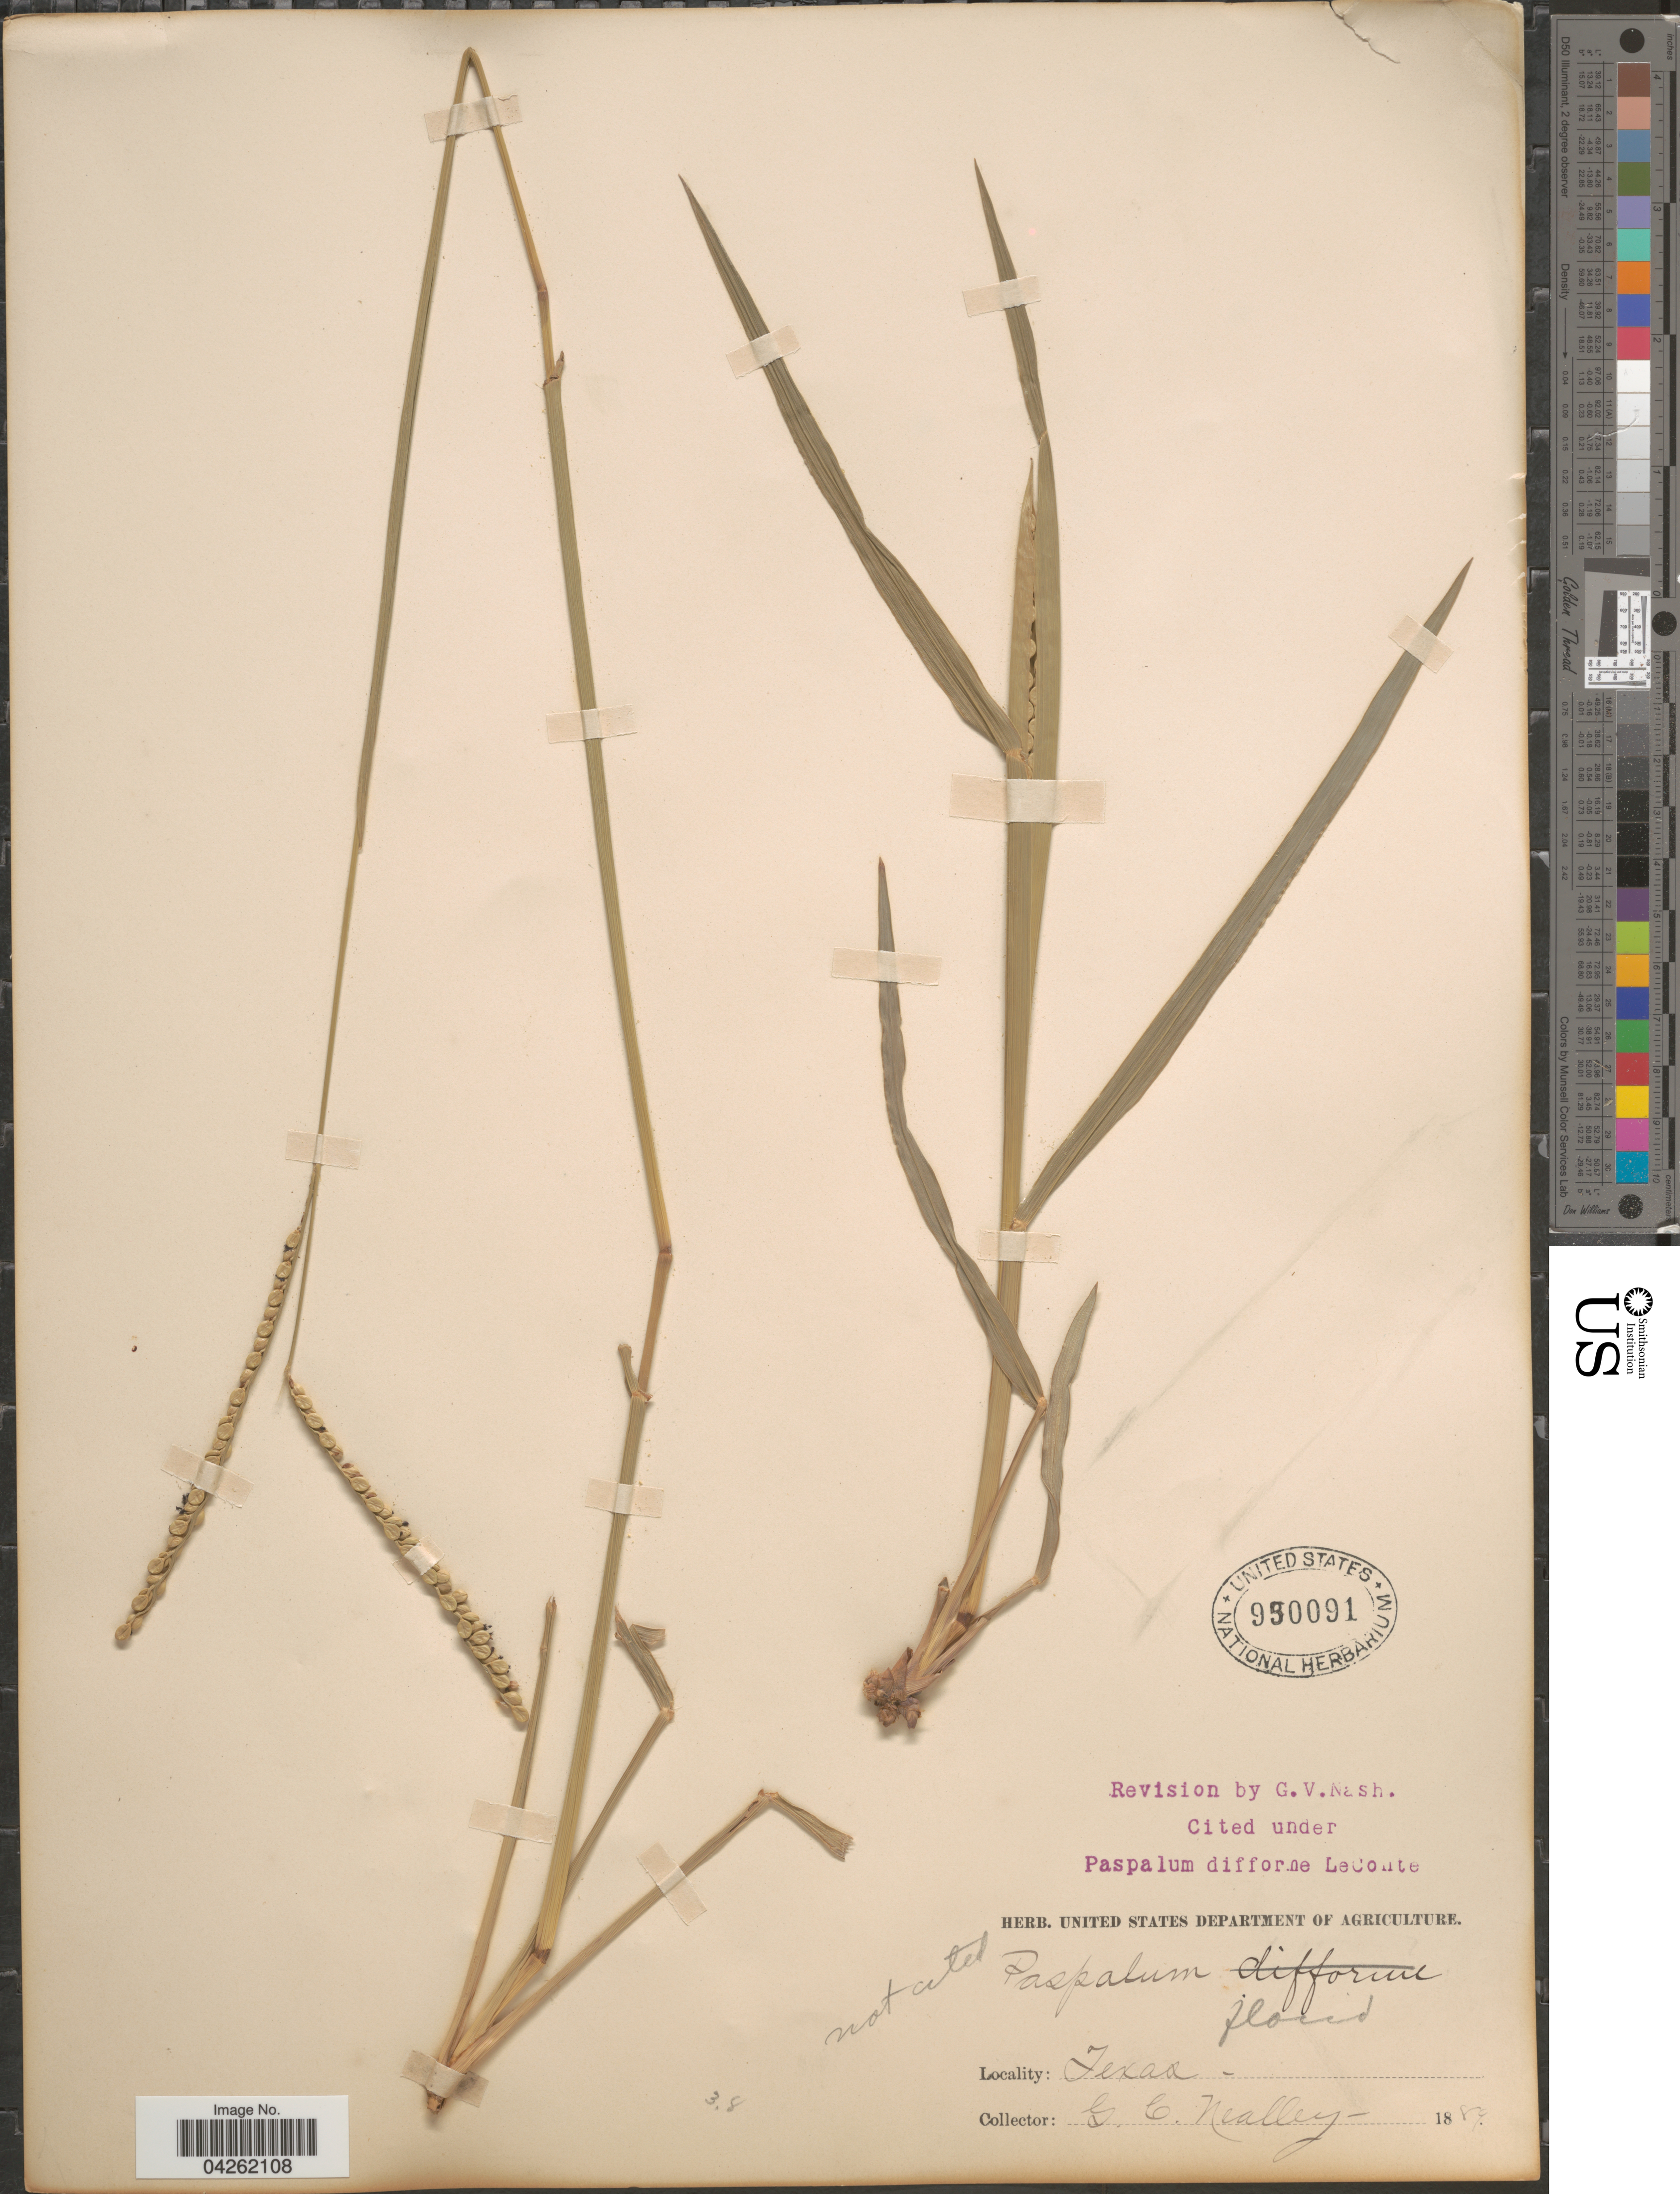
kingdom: Plantae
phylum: Tracheophyta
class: Liliopsida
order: Poales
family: Poaceae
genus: Paspalum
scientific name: Paspalum floridanum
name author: Michx.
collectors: G. C. Nealley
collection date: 1882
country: United States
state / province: Texas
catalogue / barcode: US 950091